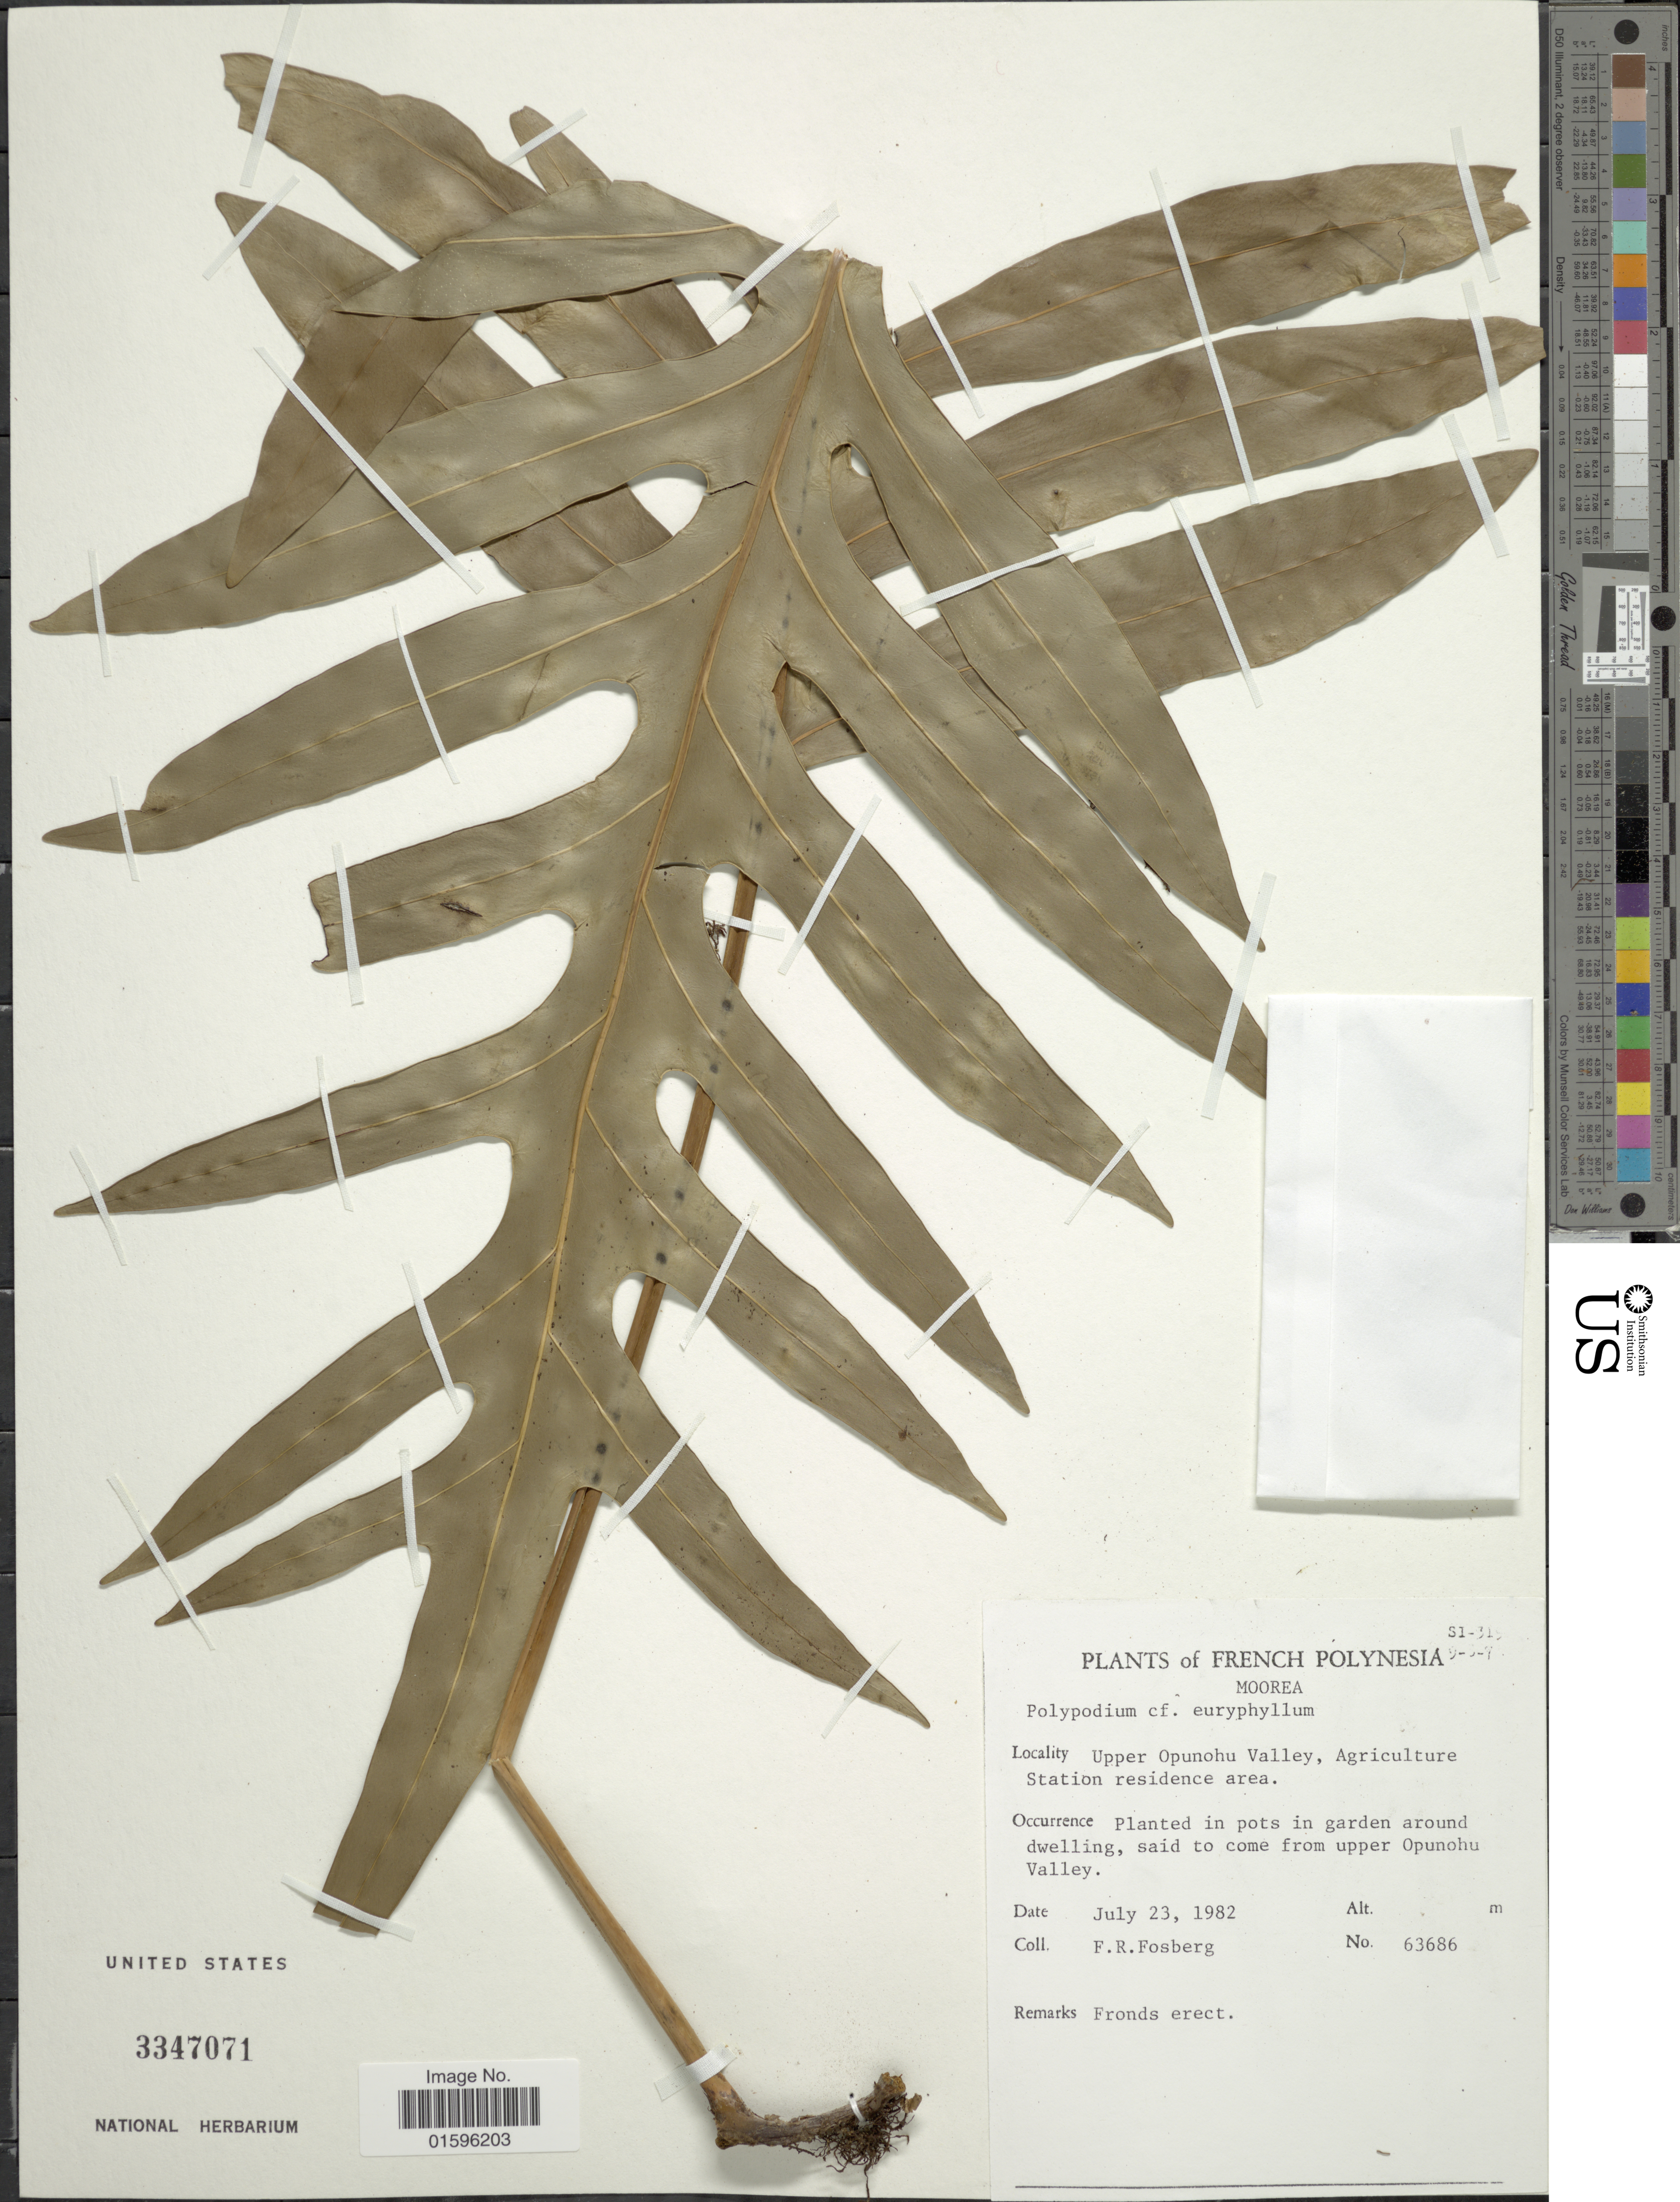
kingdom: Plantae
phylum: Tracheophyta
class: Polypodiopsida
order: Polypodiales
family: Polypodiaceae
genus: Polypodium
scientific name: Polypodium euryphyllum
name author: (J. Sm.) C. Chr.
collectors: F. R. Fosberg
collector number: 63686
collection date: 1982-07-23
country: French Polynesia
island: Moorea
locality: Moorea, upper Opunohu Valley, Agriculture Station residence area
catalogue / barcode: US 3347071